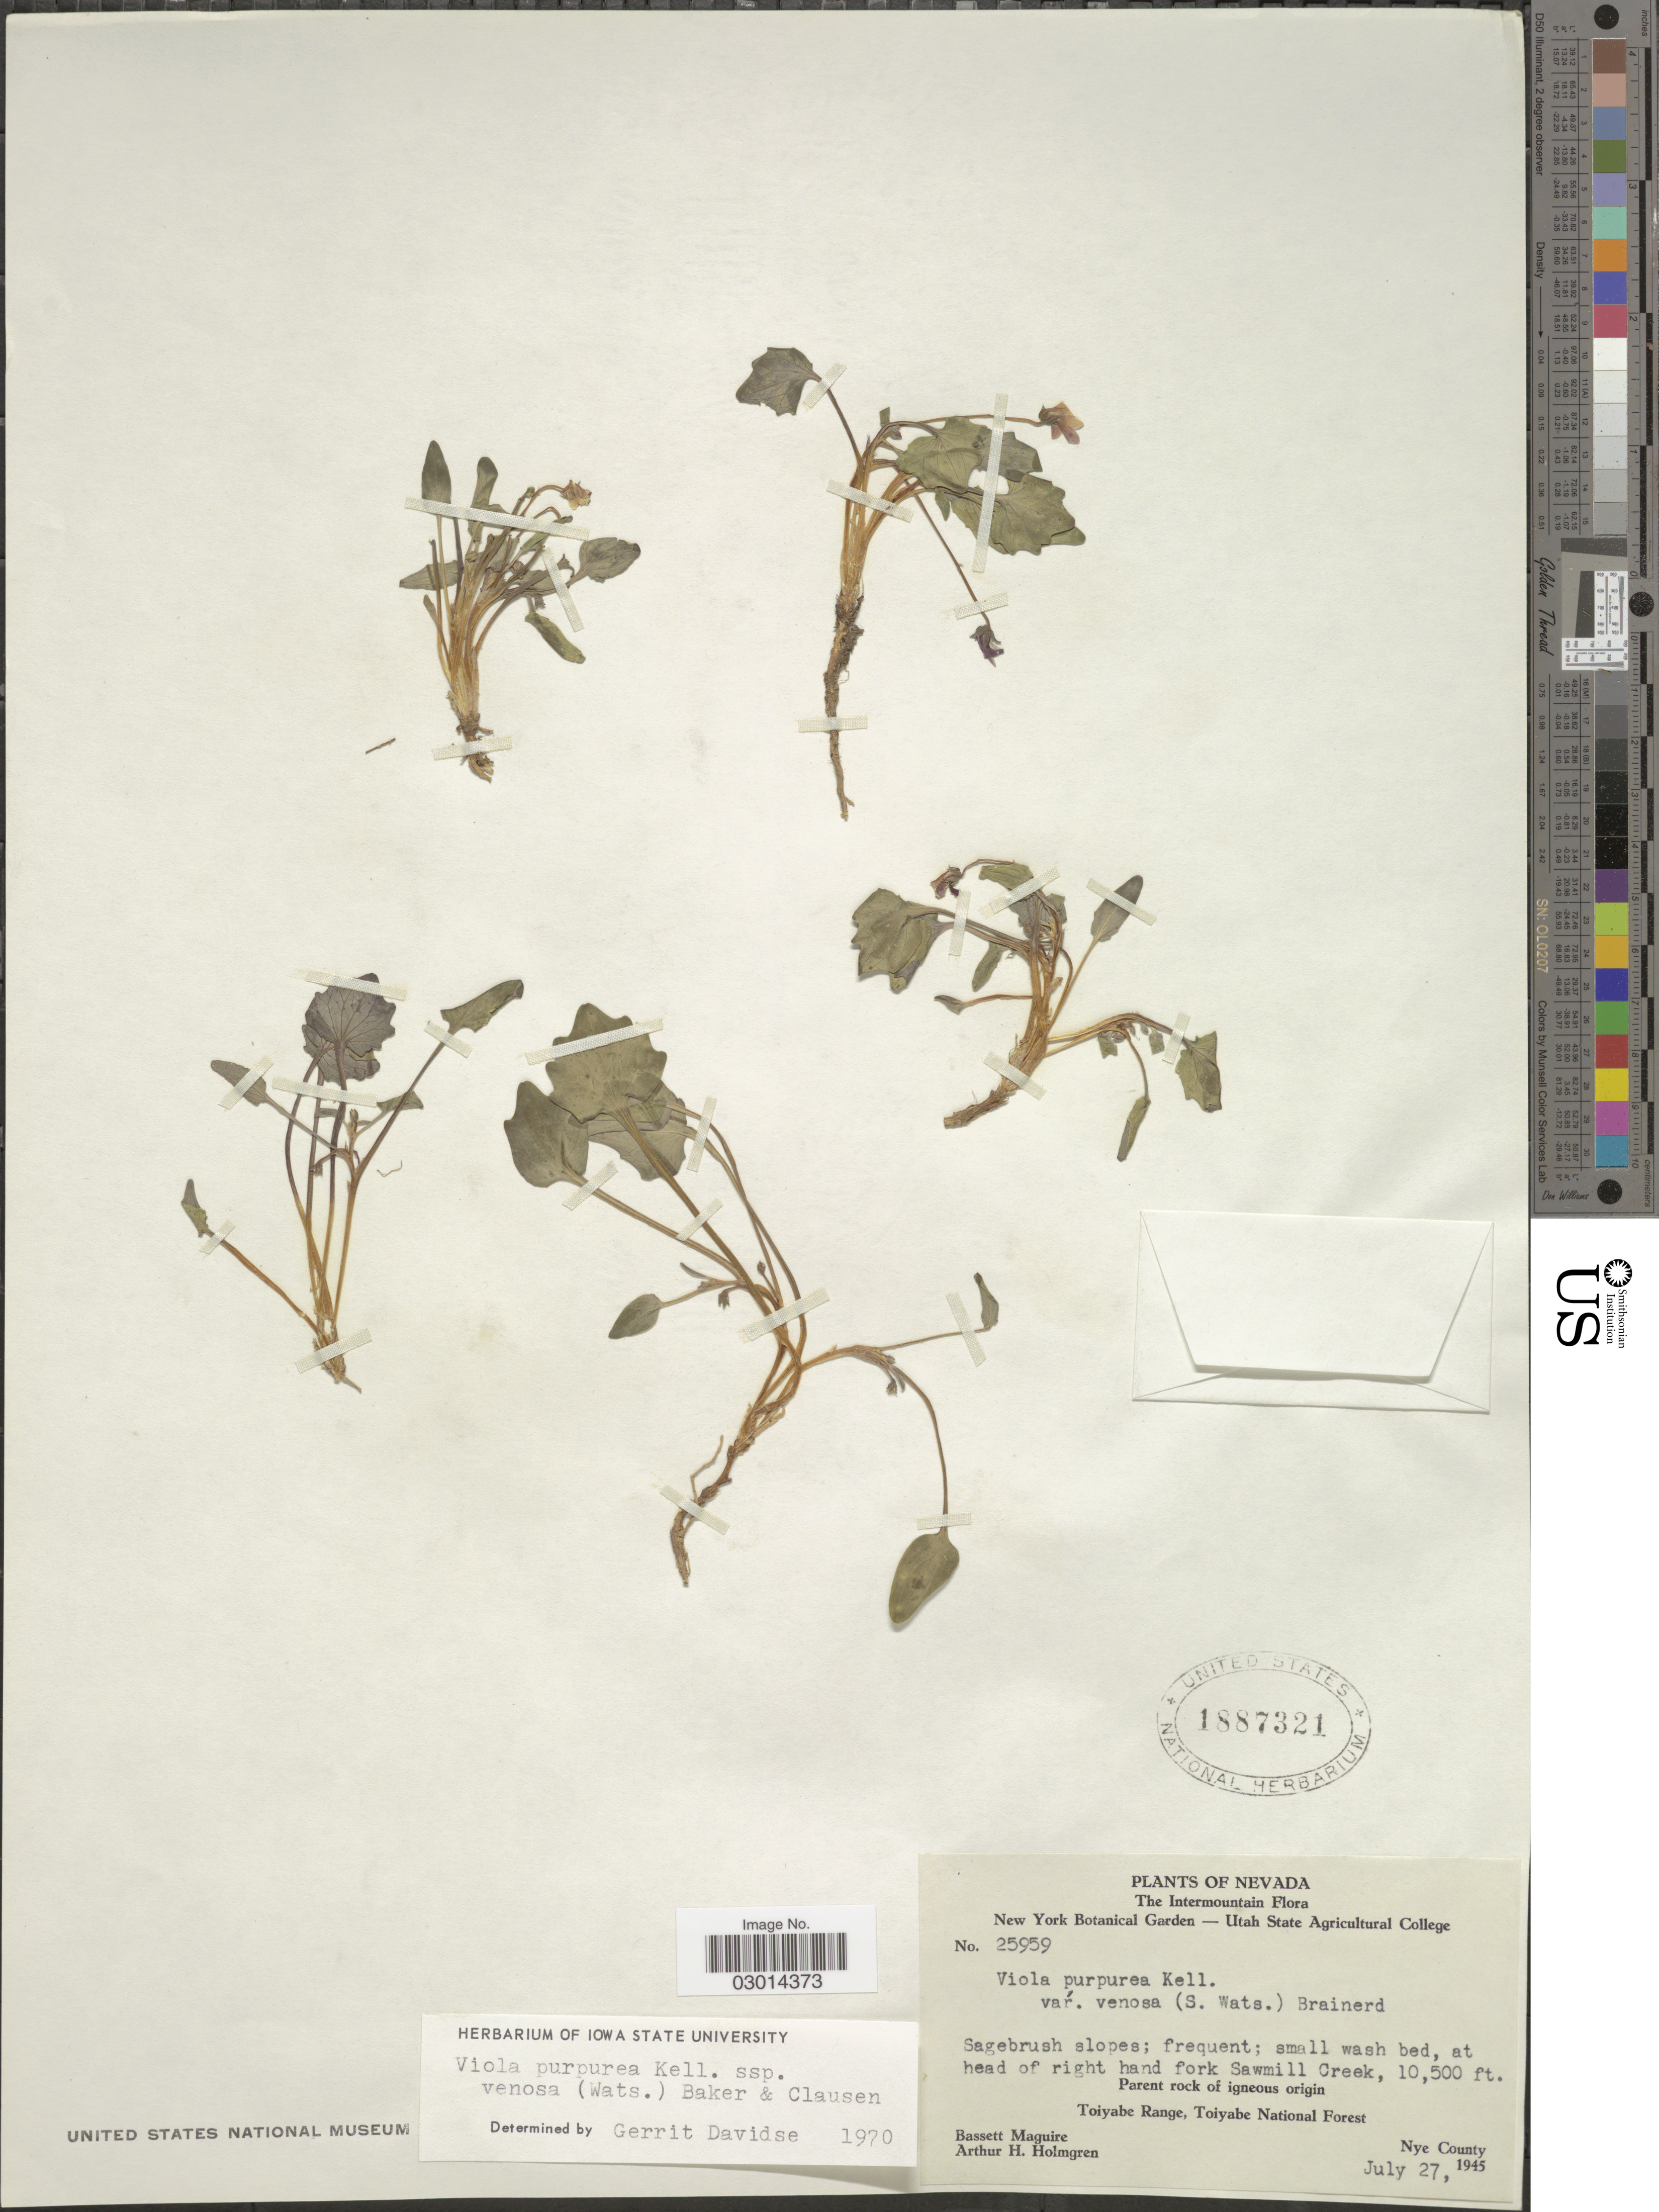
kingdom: Plantae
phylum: Tracheophyta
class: Magnoliopsida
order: Malpighiales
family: Violaceae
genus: Viola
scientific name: Viola purpurea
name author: Kellogg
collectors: B. Maguire & A. H. Holmgren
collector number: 25959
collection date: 1945-07-27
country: United States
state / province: Nevada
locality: The Intermountain, Sagebrush slopes; frequent; small wash bed, at head of right hand fork Sawmill Creek, Parent rock of igneous origin, Toiyabe Range, Toiyabe National Forest, Nye County.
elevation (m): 3200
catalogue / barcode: US 1887321